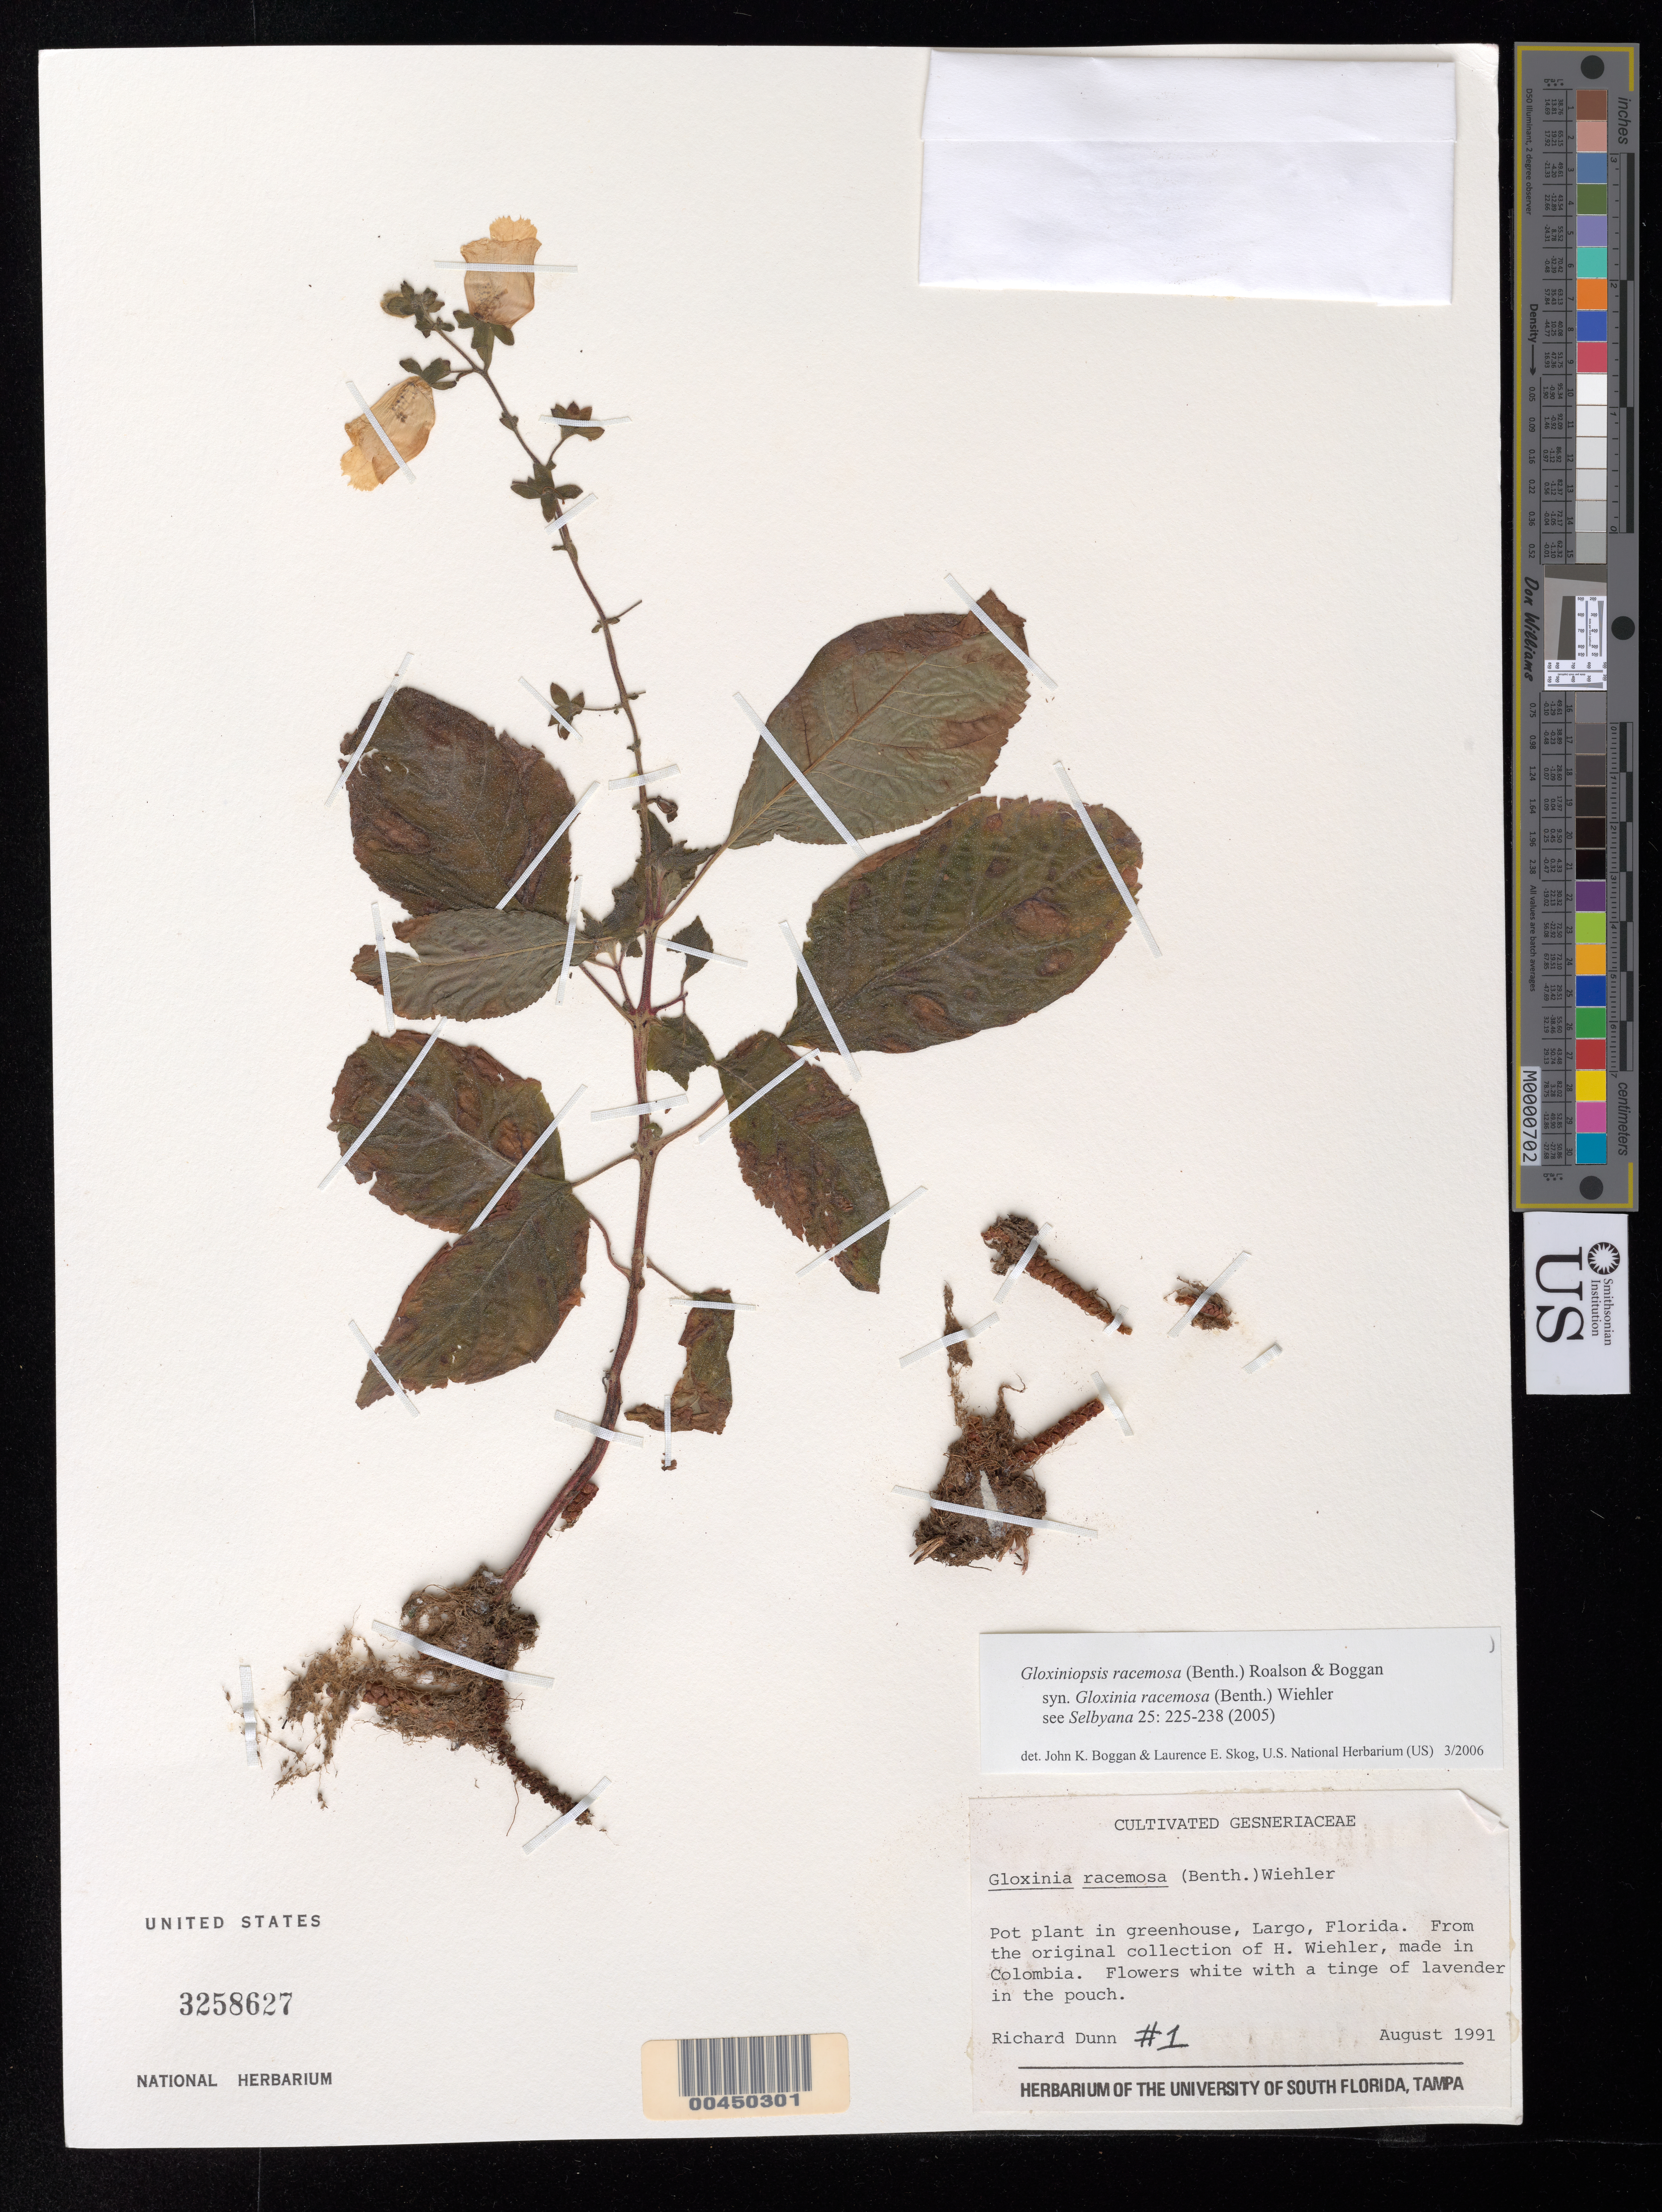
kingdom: Plantae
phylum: Tracheophyta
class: Magnoliopsida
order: Lamiales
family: Gesneriaceae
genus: Gloxiniopsis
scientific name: Gloxiniopsis racemosa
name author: (Benth.) Roalson & Boggan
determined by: Boggan, J. K.; Skog, L. E.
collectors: R. Dunn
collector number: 1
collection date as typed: Aug 1991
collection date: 1991-08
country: Colombia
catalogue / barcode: US 3258627